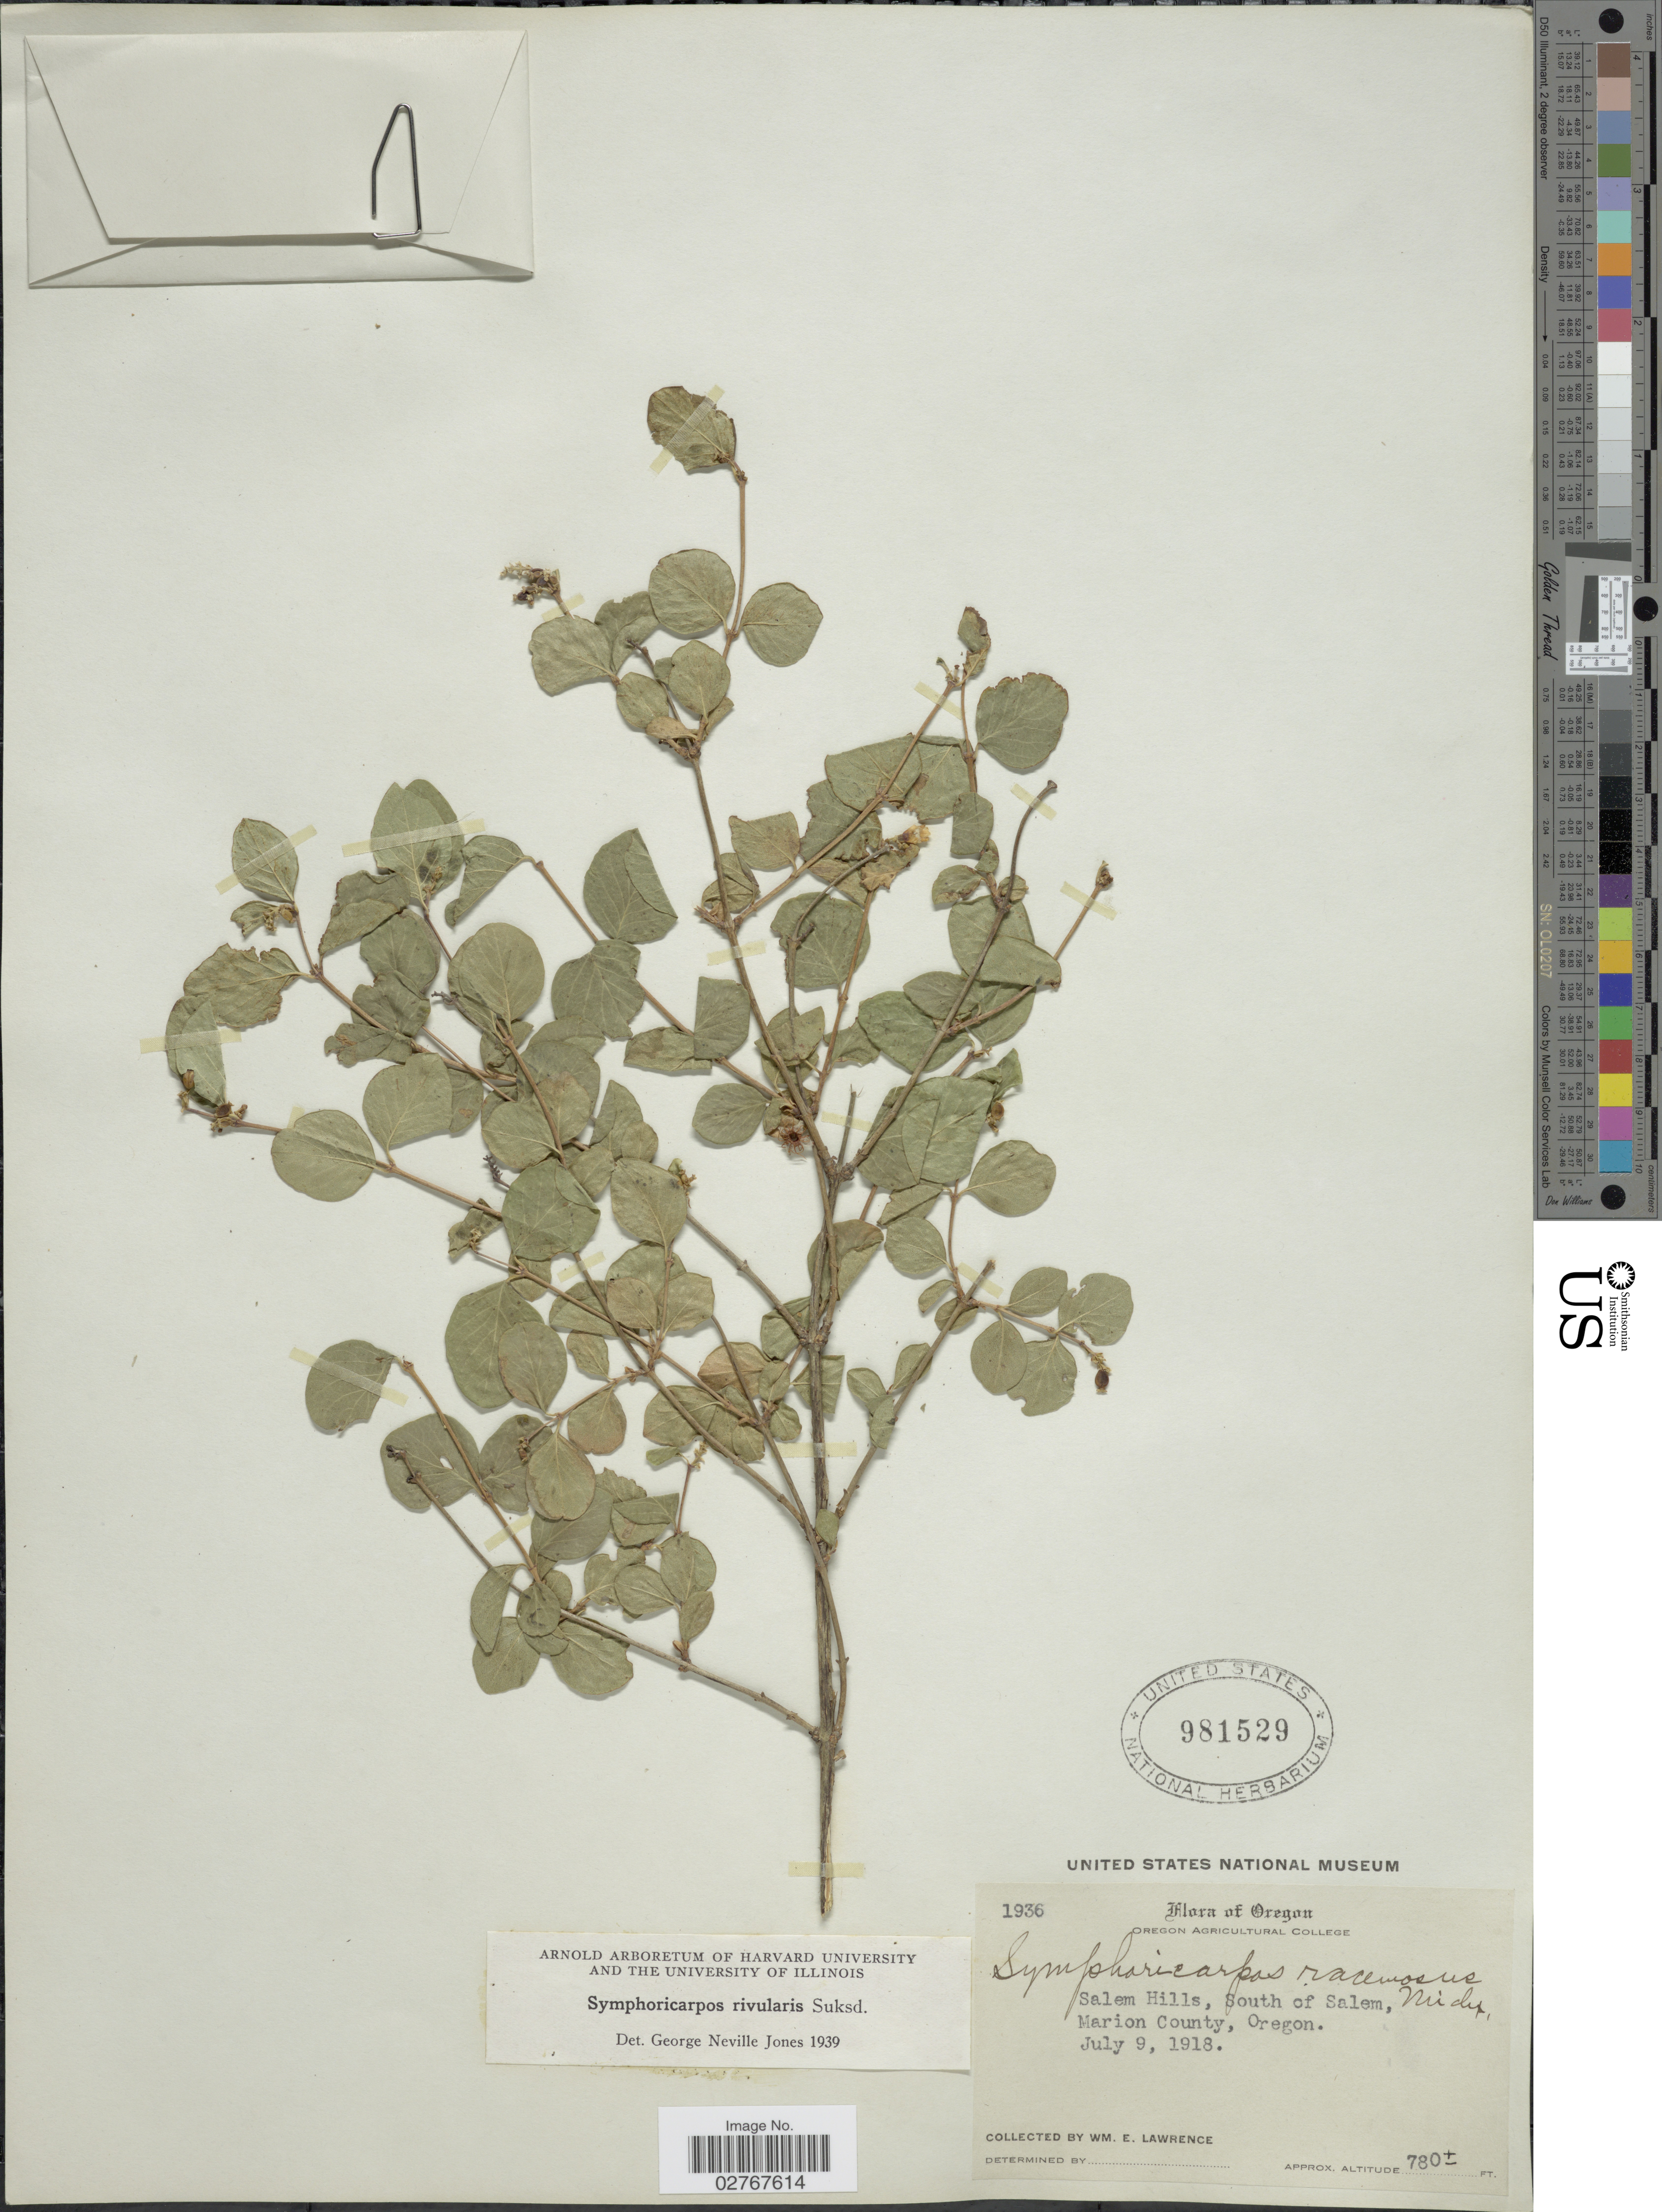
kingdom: Plantae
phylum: Tracheophyta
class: Magnoliopsida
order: Dipsacales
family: Caprifoliaceae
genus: Symphoricarpos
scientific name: Symphoricarpos rivularis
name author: Suksd.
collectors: W. Lawrence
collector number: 1936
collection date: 1918-09-09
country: United States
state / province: Oregon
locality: Salem Hills, South of Salem, Marion County.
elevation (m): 238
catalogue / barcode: US 981529